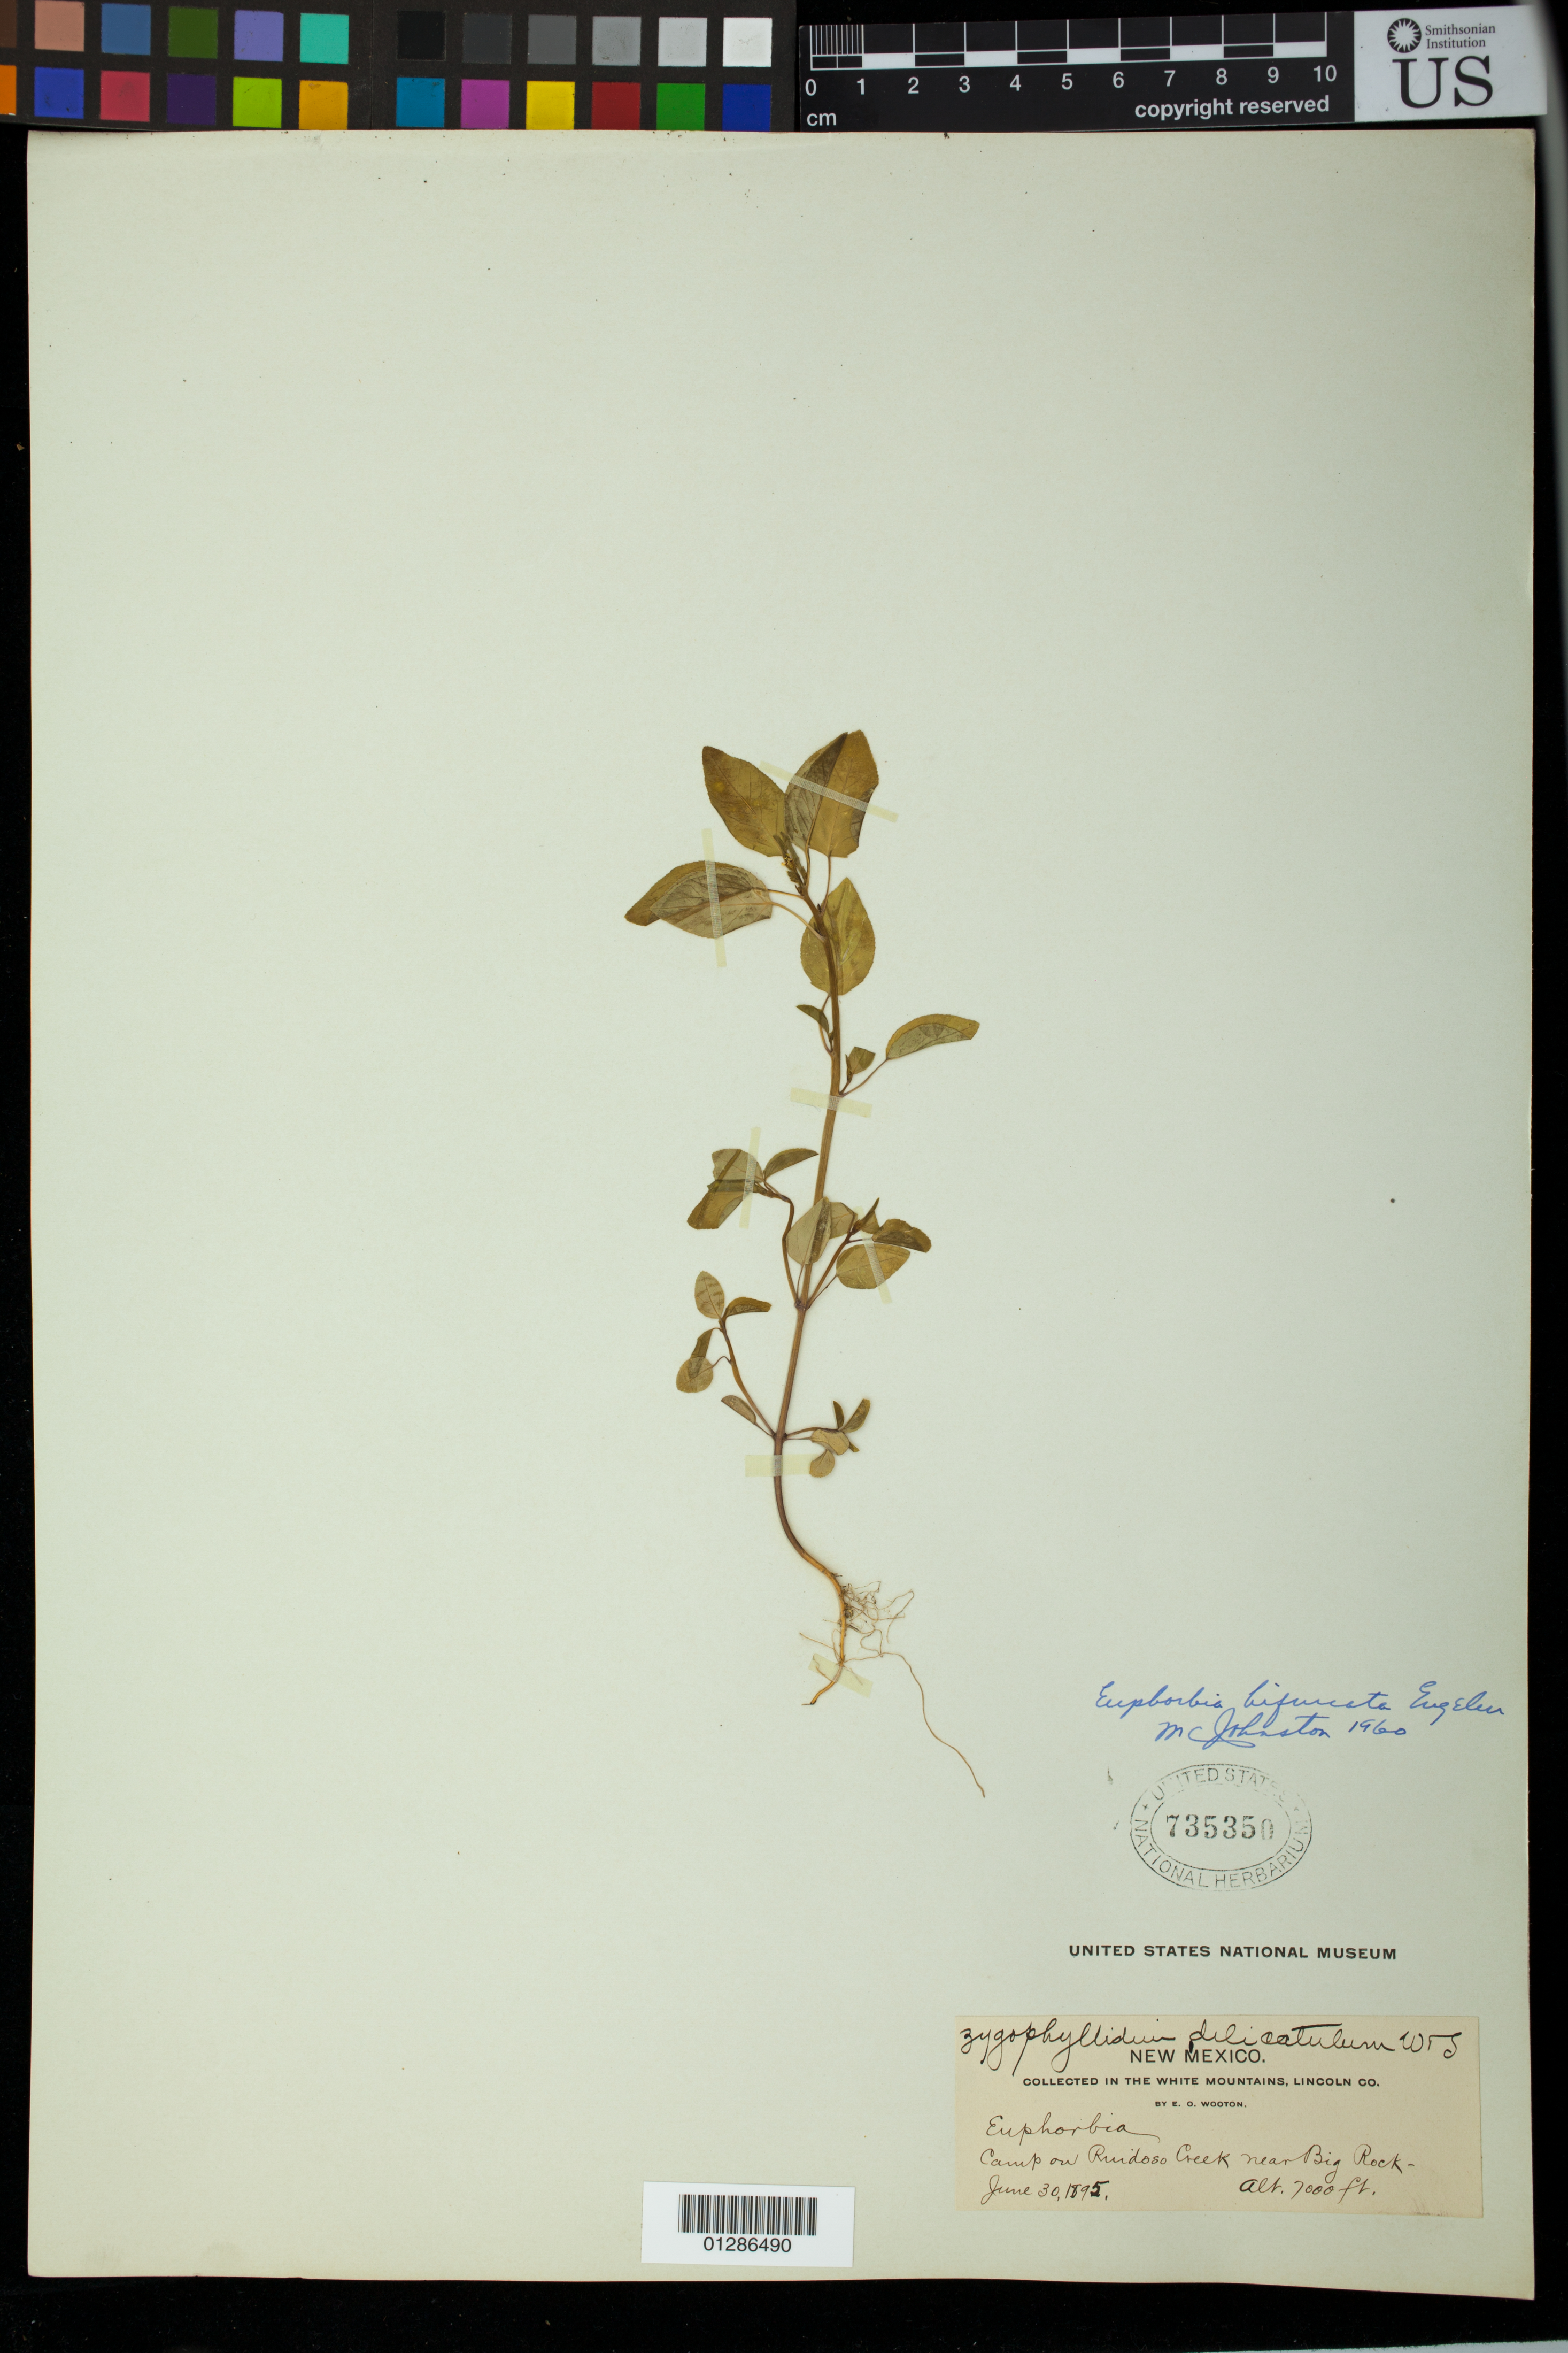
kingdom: Plantae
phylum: Tracheophyta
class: Magnoliopsida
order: Malpighiales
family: Euphorbiaceae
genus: Euphorbia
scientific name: Euphorbia bifurcata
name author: Engelm.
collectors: E. O. Wooton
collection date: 1895-06-30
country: United States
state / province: New Mexico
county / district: Lincoln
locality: Camp on Ruidoso Creek near Big Rock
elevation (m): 2134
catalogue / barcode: US 735350